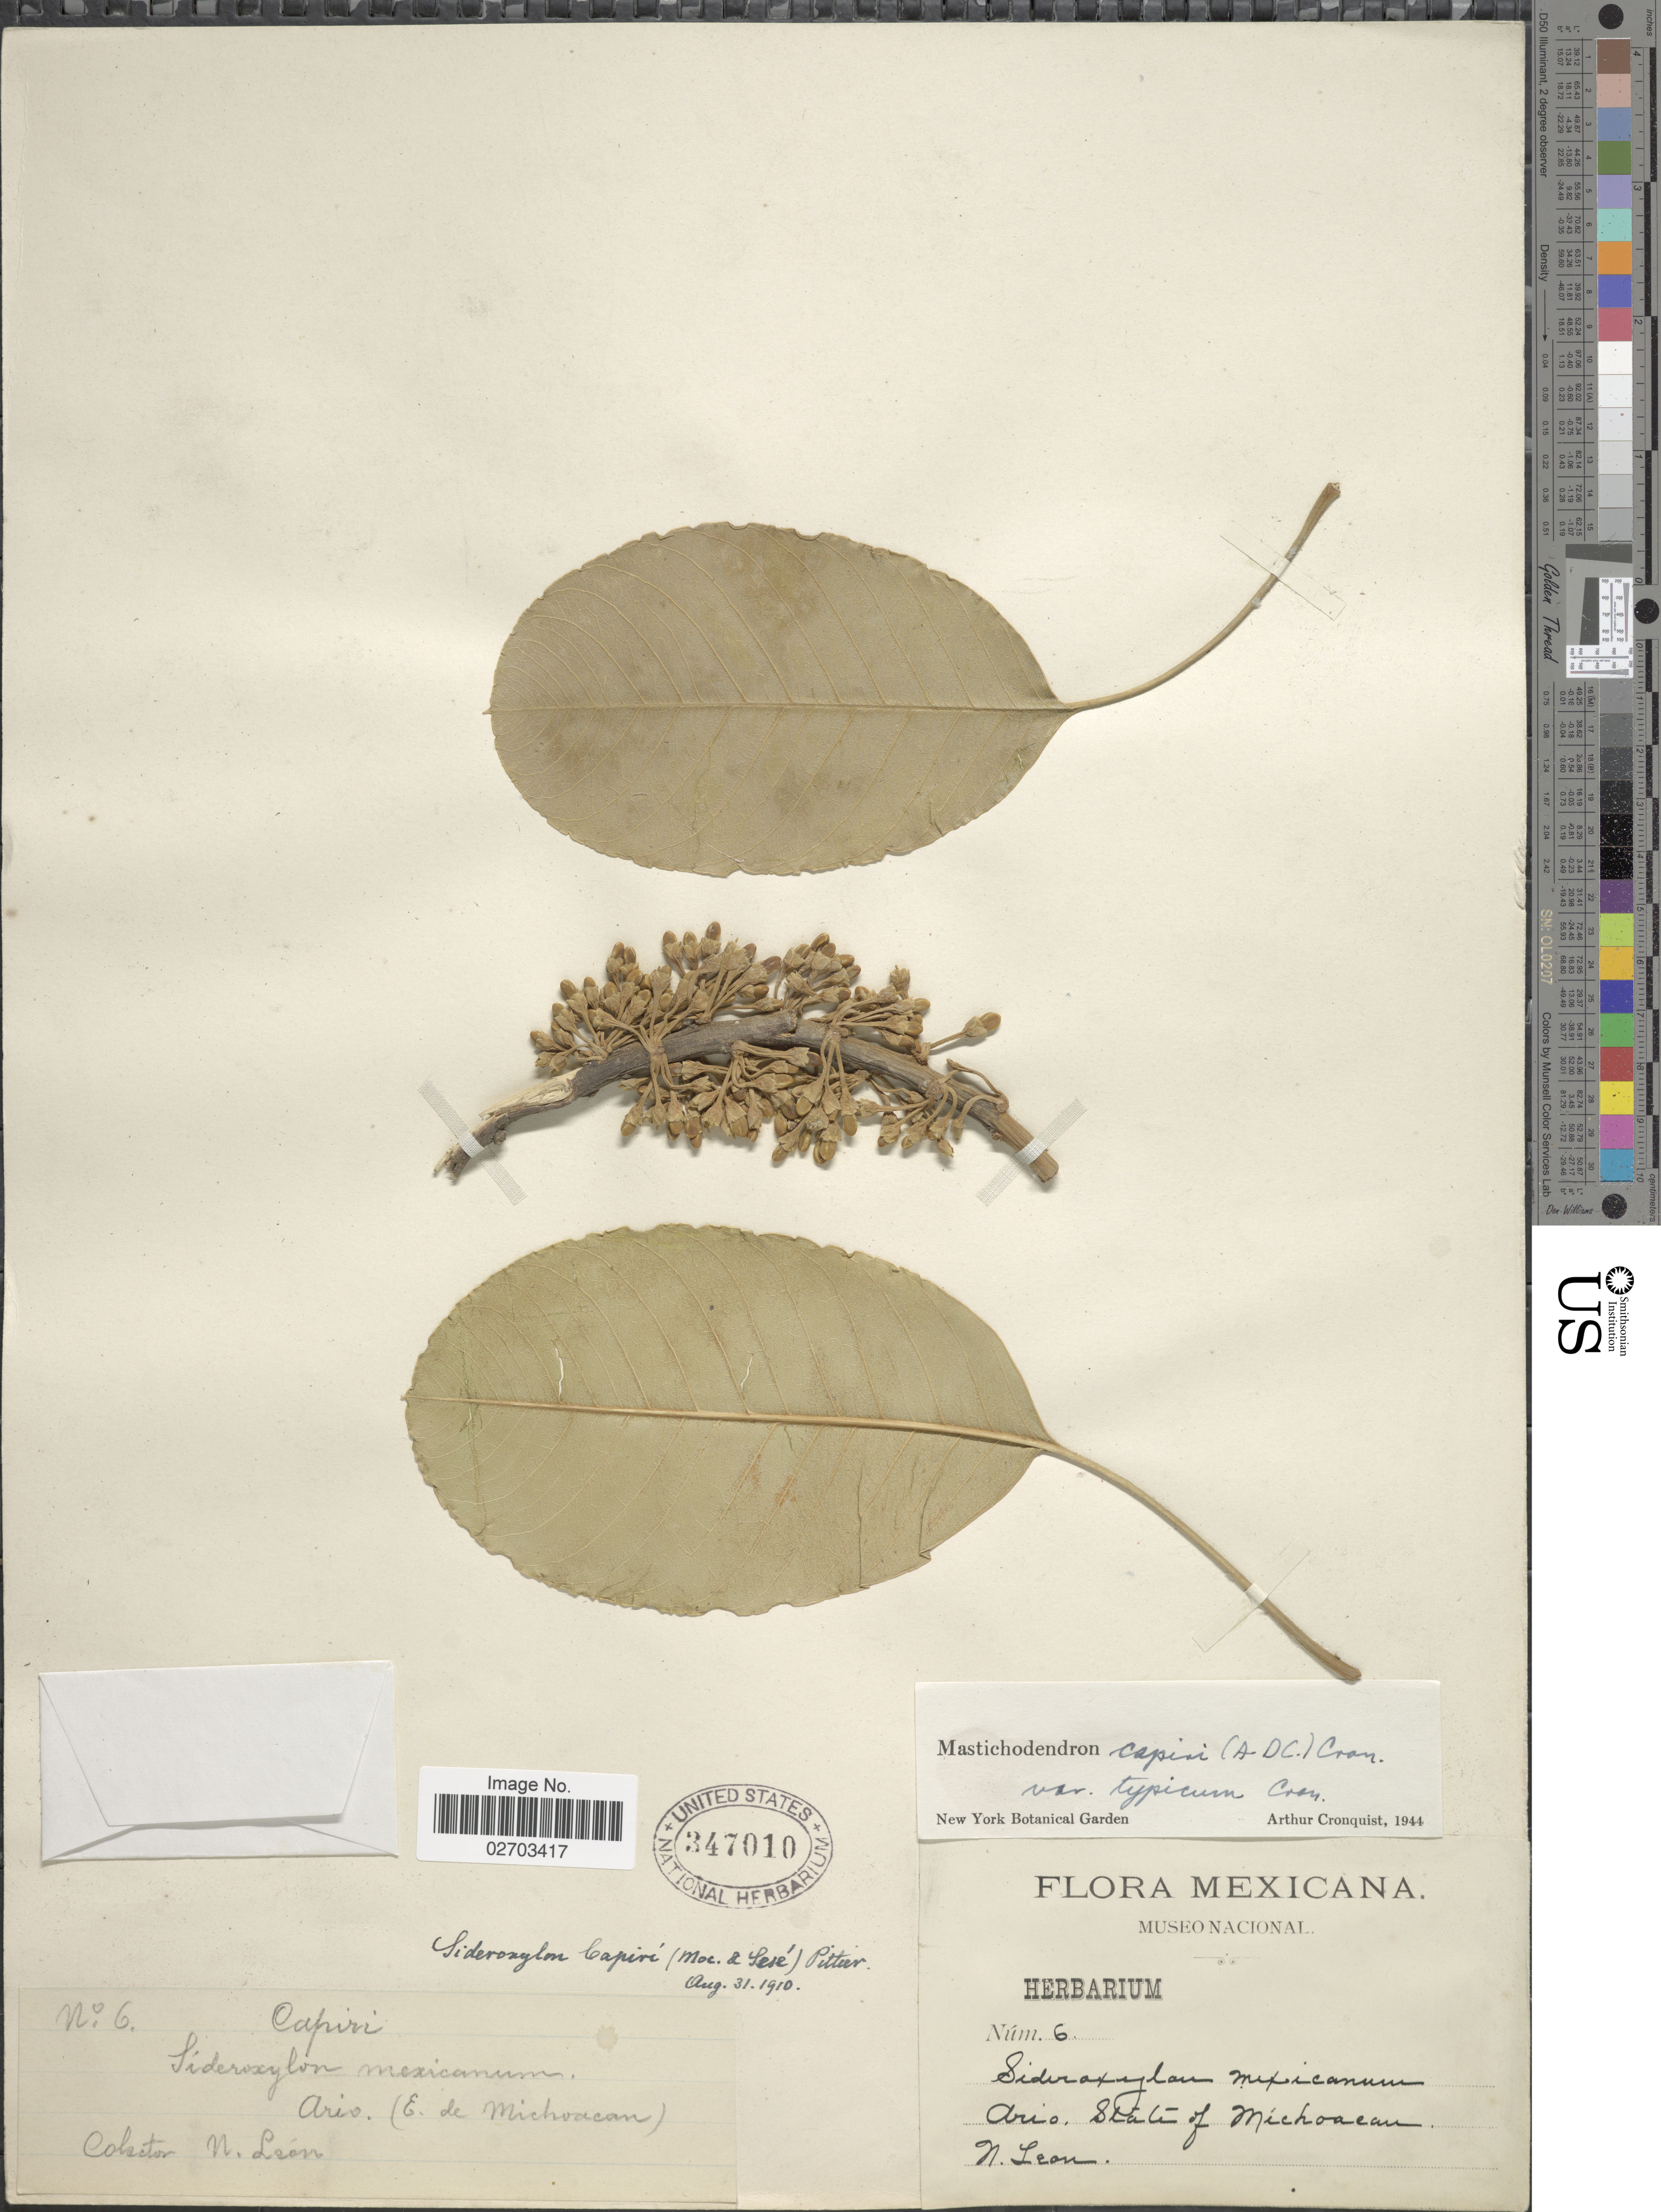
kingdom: Plantae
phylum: Tracheophyta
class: Magnoliopsida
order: Ericales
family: Sapotaceae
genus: Sideroxylon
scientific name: Sideroxylon capiri subsp. capiri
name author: (A. DC.) Pittier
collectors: N. Leon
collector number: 6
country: Mexico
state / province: Michoacán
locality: Ario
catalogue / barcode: US 347010